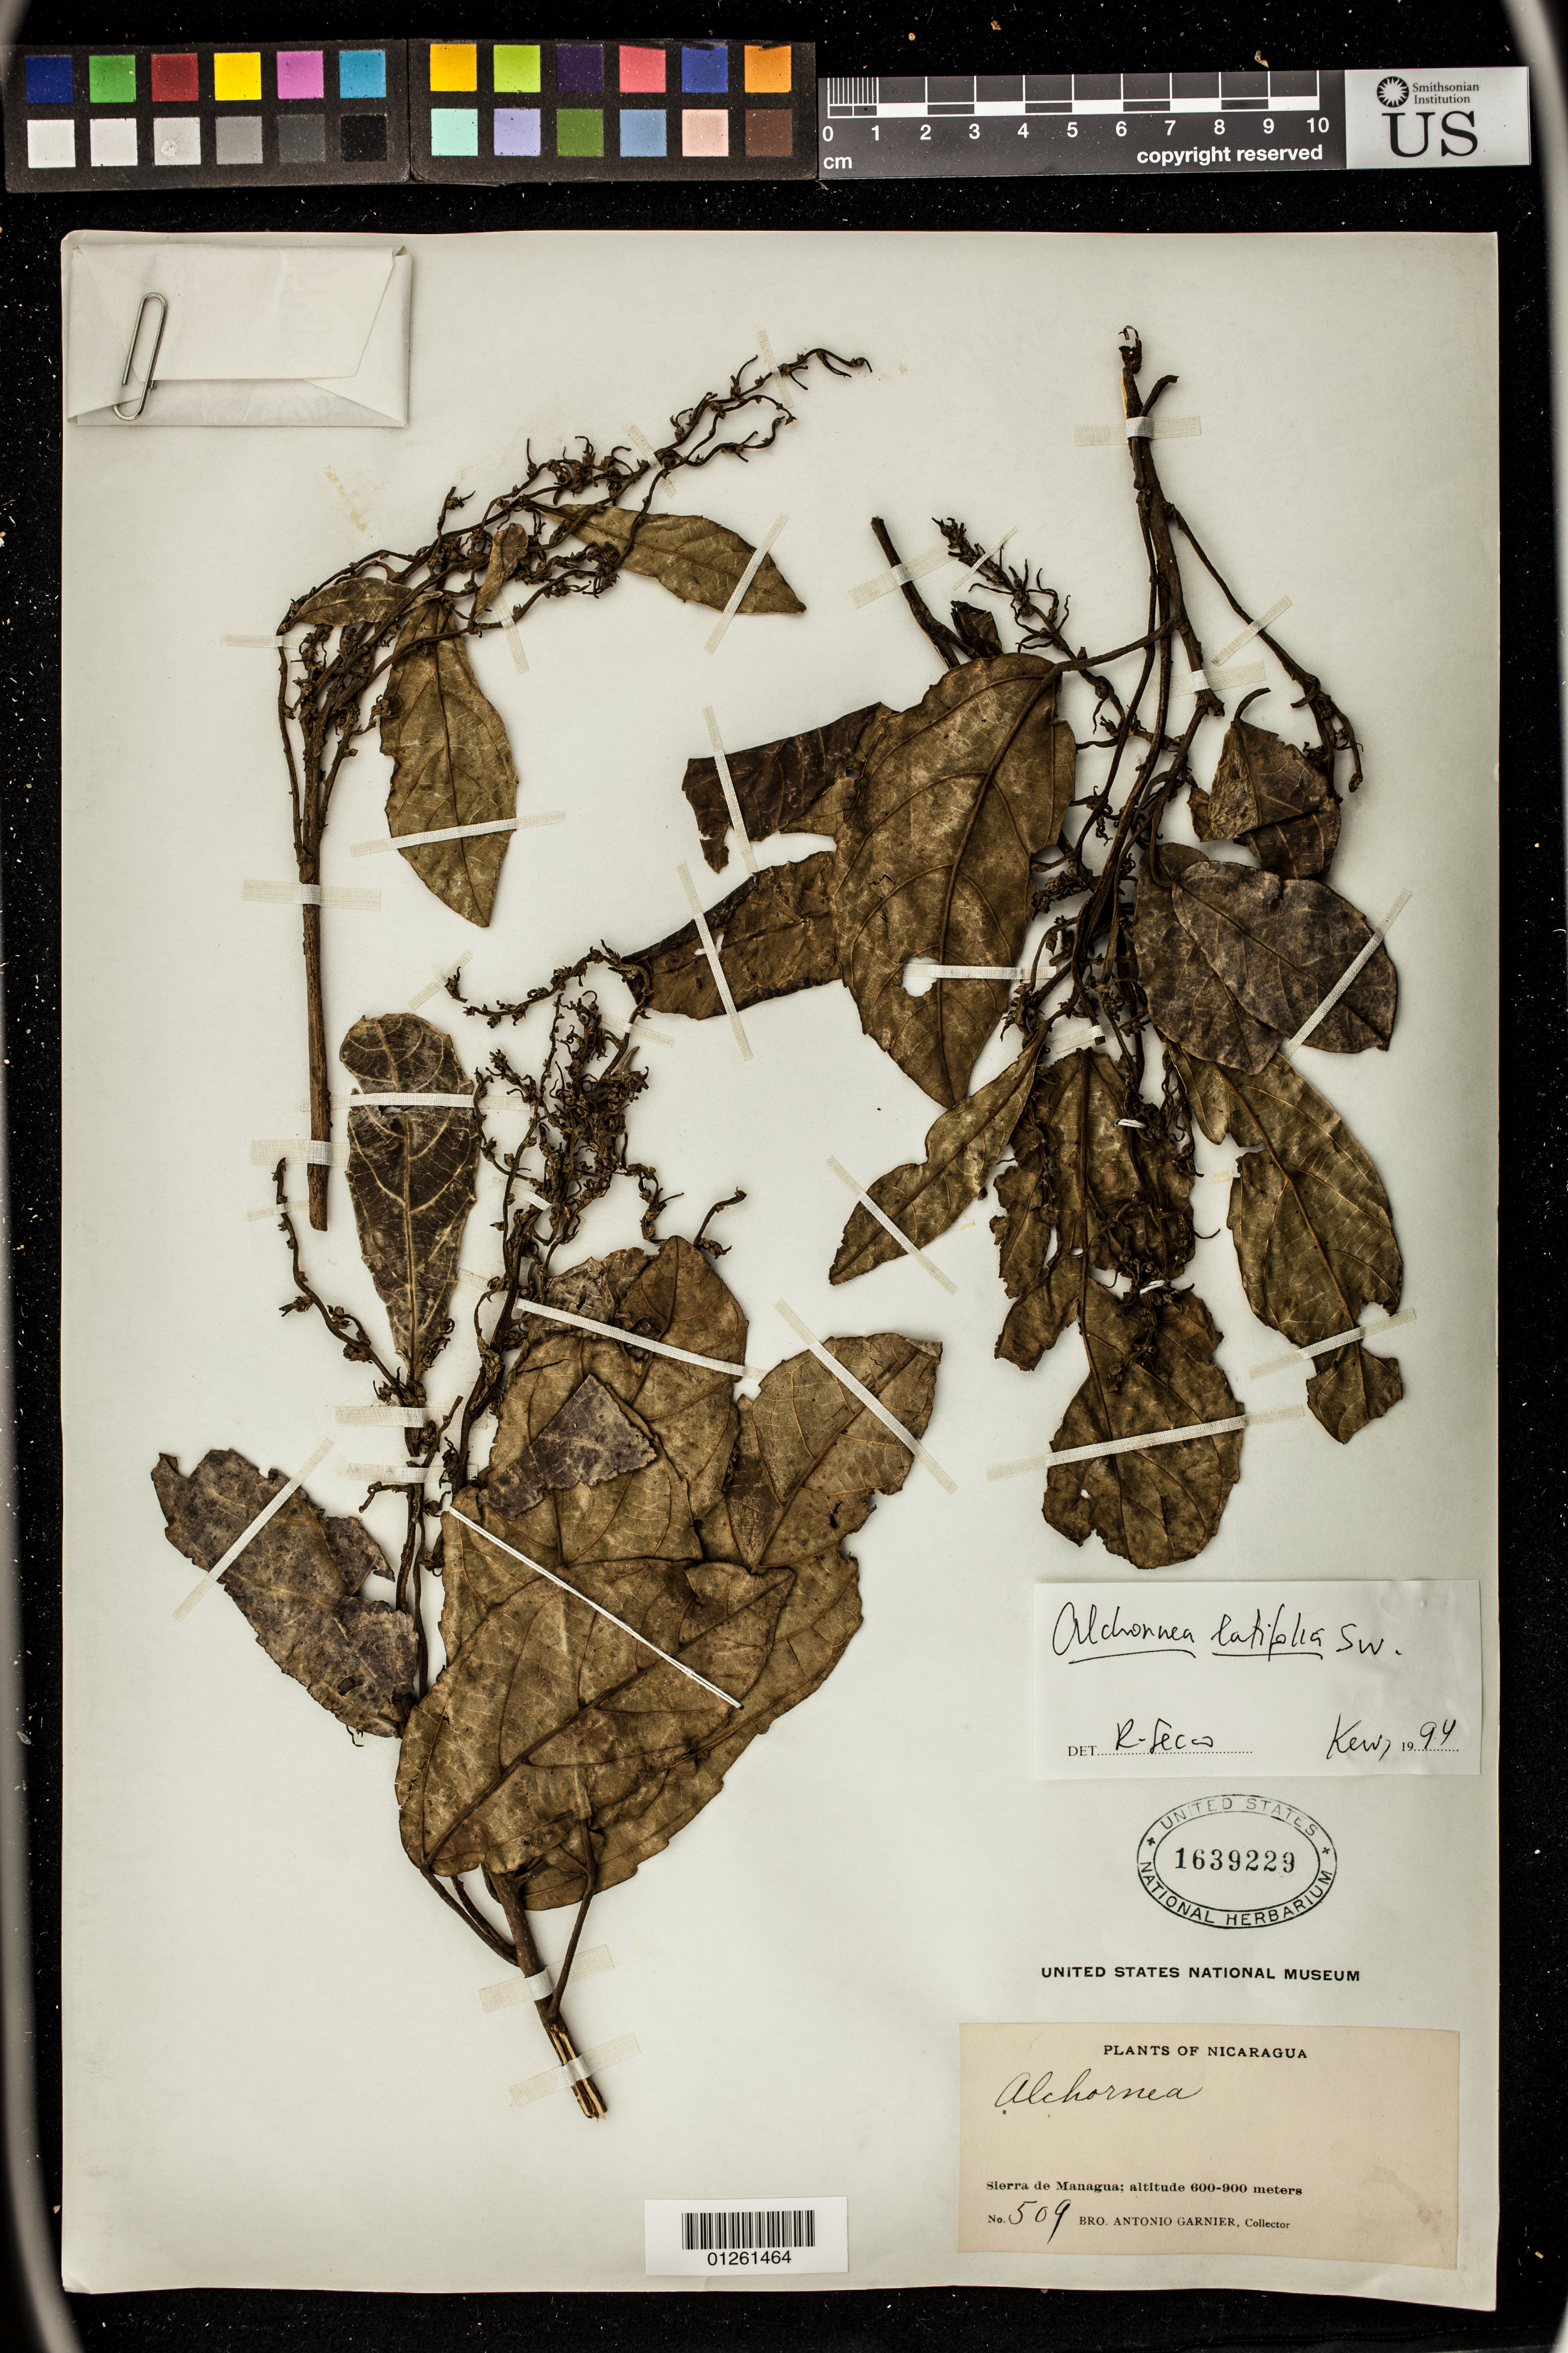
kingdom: Plantae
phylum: Tracheophyta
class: Magnoliopsida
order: Malpighiales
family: Euphorbiaceae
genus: Alchornea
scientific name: Alchornea latifolia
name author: Sw.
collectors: Bro. A. Garnier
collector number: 509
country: Nicaragua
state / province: Managua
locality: Sierra de Managua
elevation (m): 600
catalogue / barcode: US 1639229